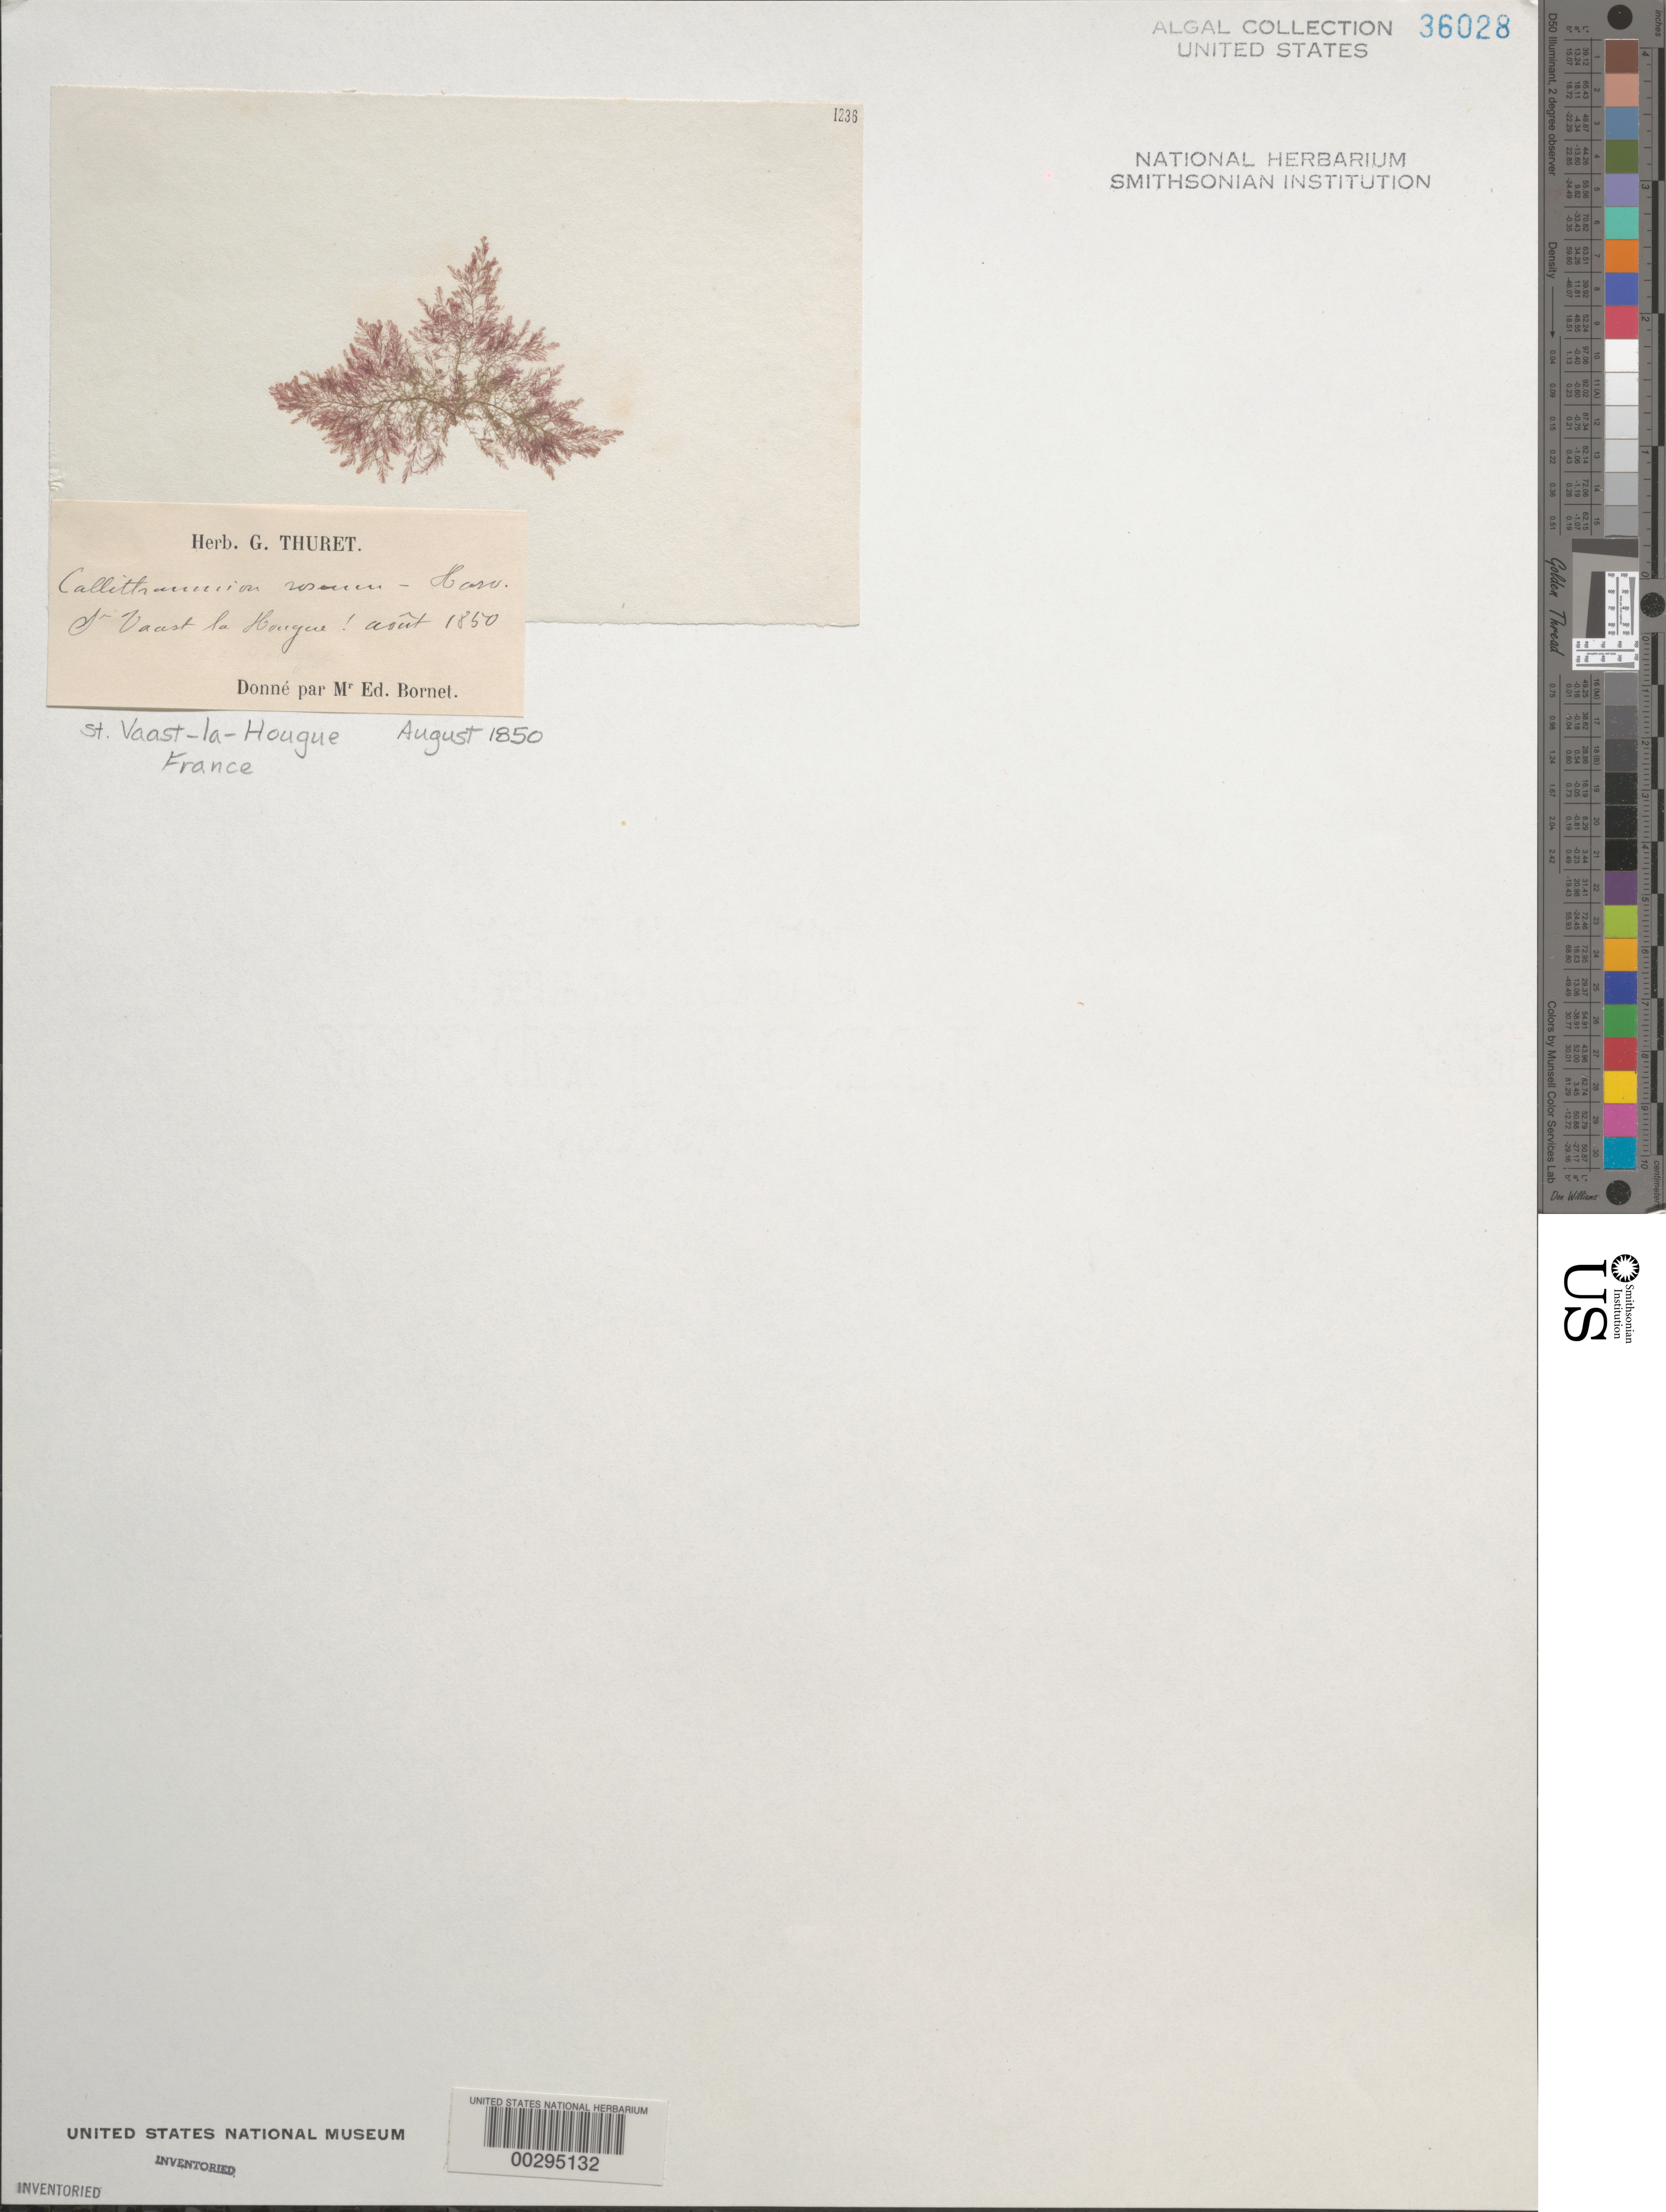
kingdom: Plantae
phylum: Rhodophyta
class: Florideophyceae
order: Ceramiales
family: Callithamniaceae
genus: Gaillona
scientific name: Gaillona rosea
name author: (Roth) A. Athanasiadis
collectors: Thuret, G. (herbarium)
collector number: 1236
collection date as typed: Aug 1850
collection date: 1850-08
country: France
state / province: Normandie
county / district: Manche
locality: St. vaast-la-hougue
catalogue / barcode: US 36028